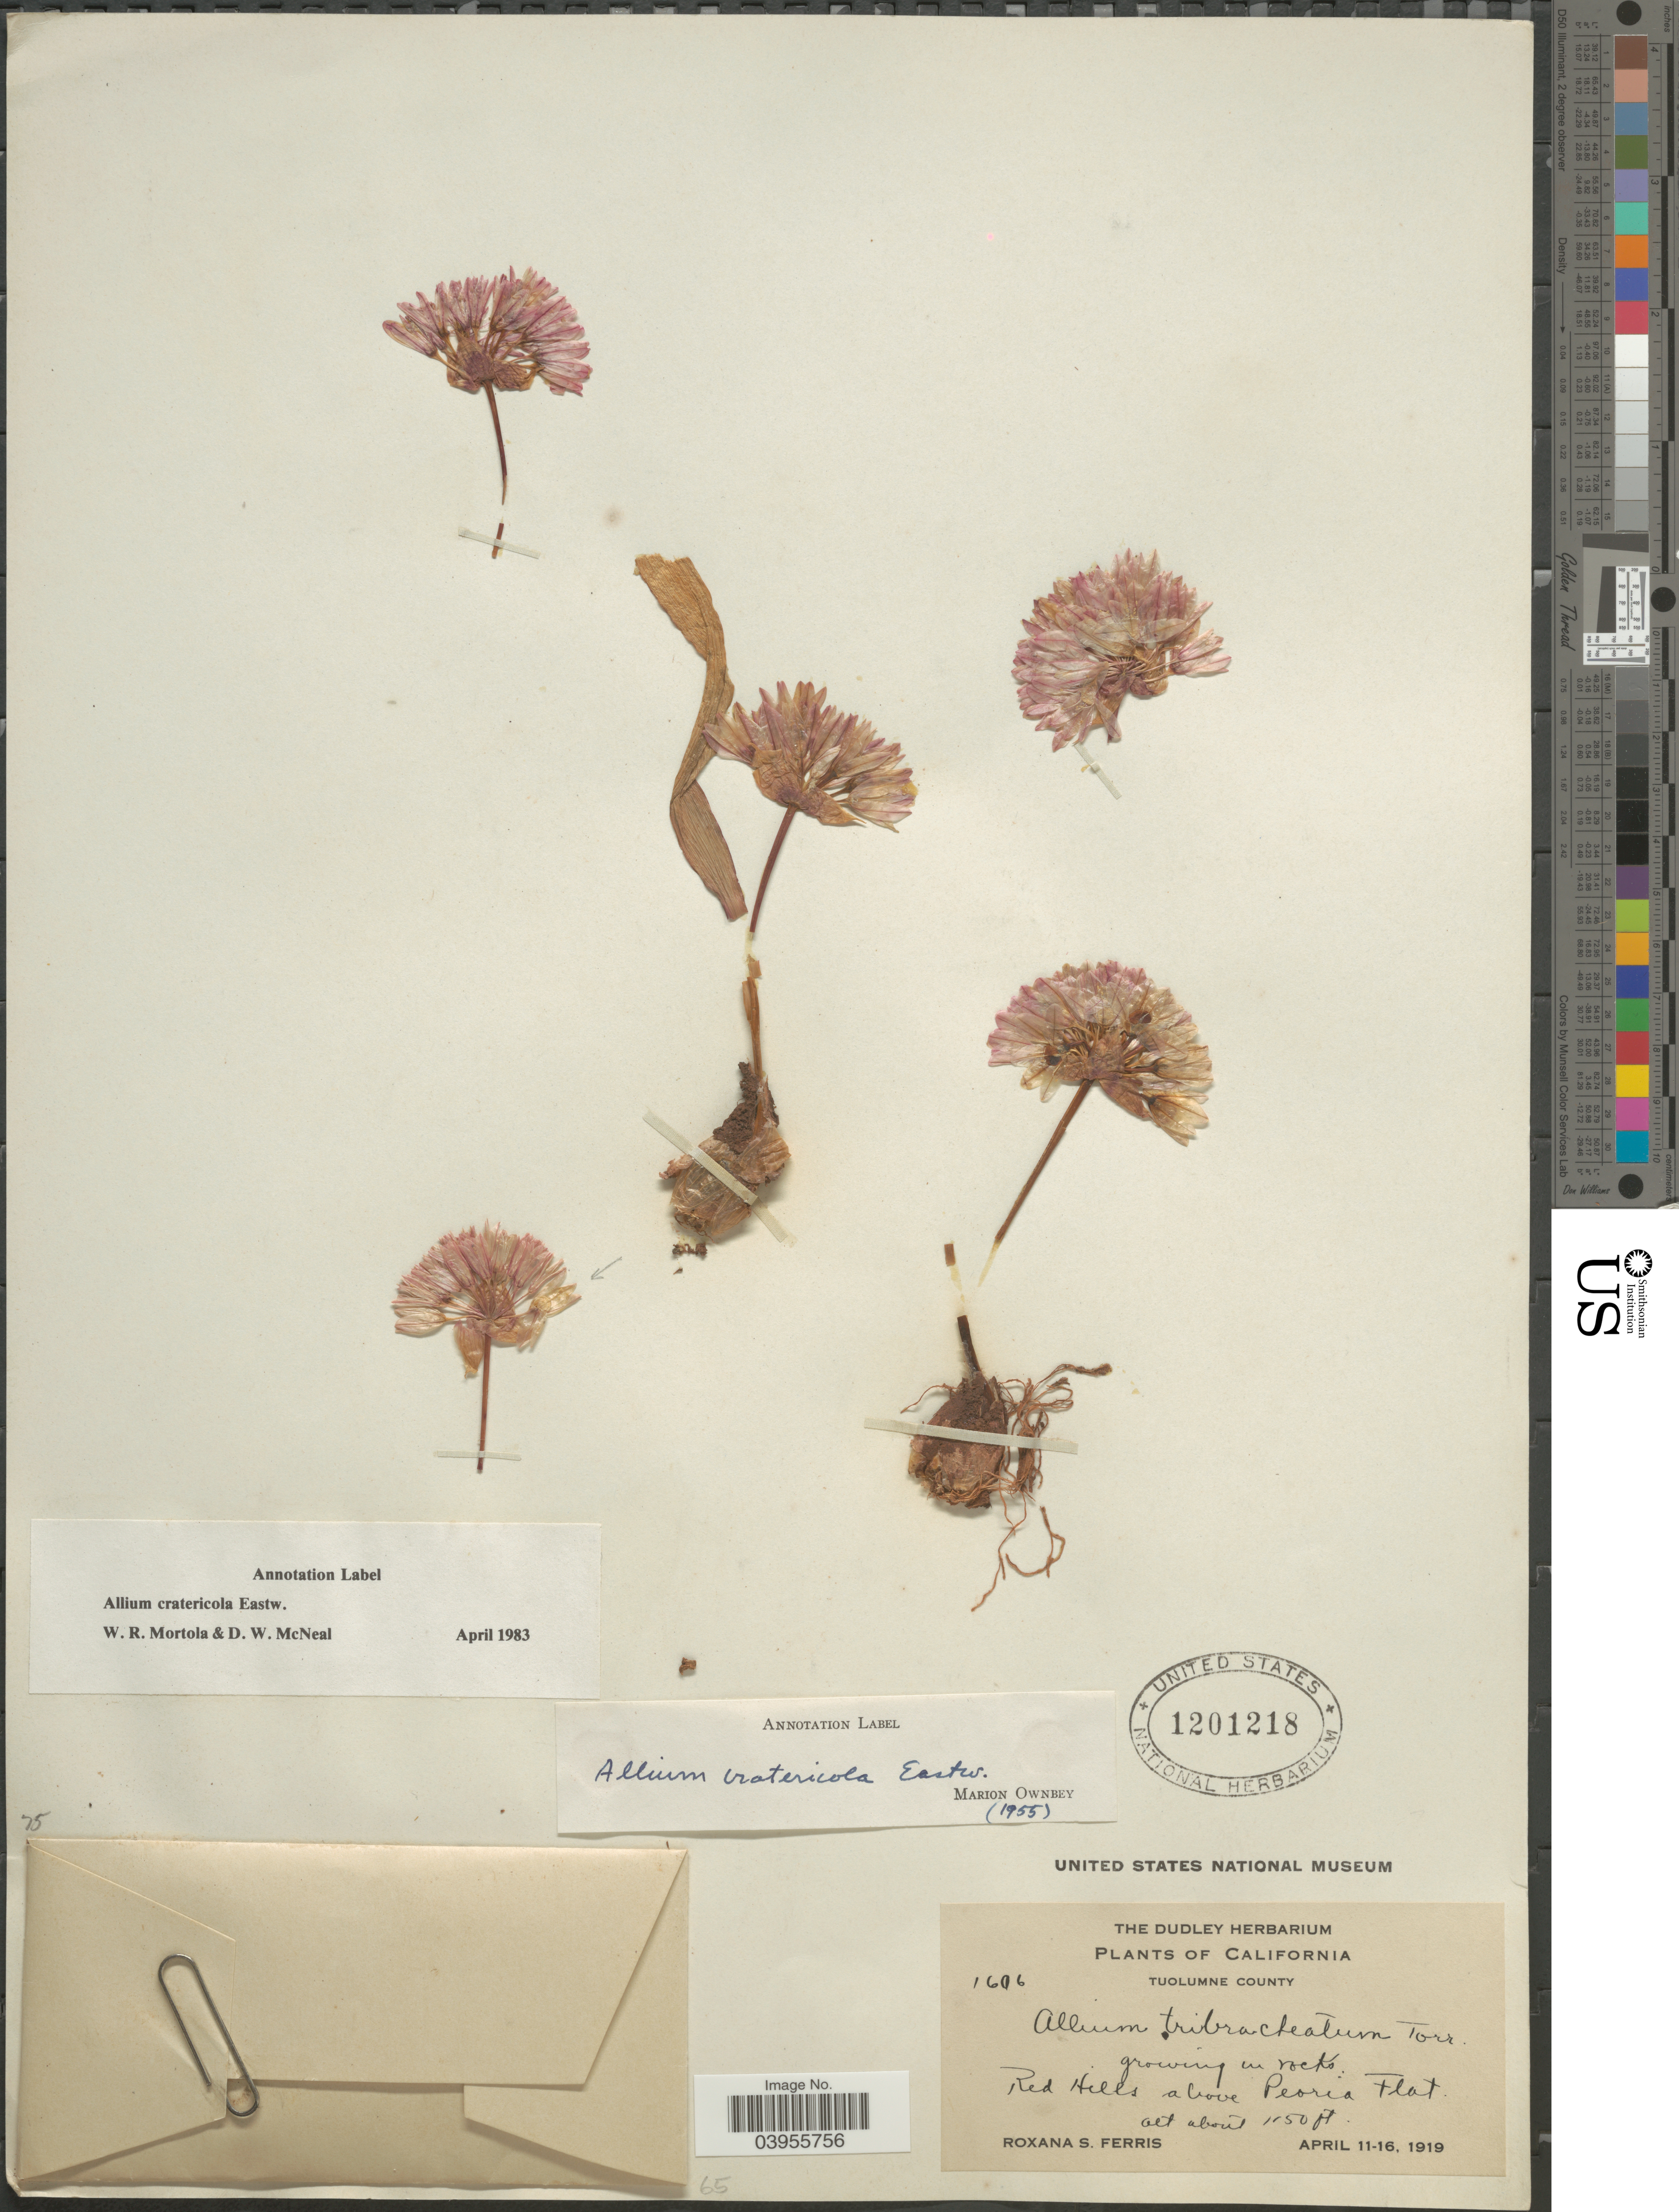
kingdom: Plantae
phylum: Tracheophyta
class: Liliopsida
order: Asparagales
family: Amaryllidaceae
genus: Allium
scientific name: Allium cratericola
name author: Eastw.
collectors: R. S. Ferris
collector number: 1606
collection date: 1919-04-11/1919-04-16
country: United States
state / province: California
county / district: Tuolumne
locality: Tuolumne County. Red Hills above Peoria Flat.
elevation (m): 351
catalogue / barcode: US 1201218